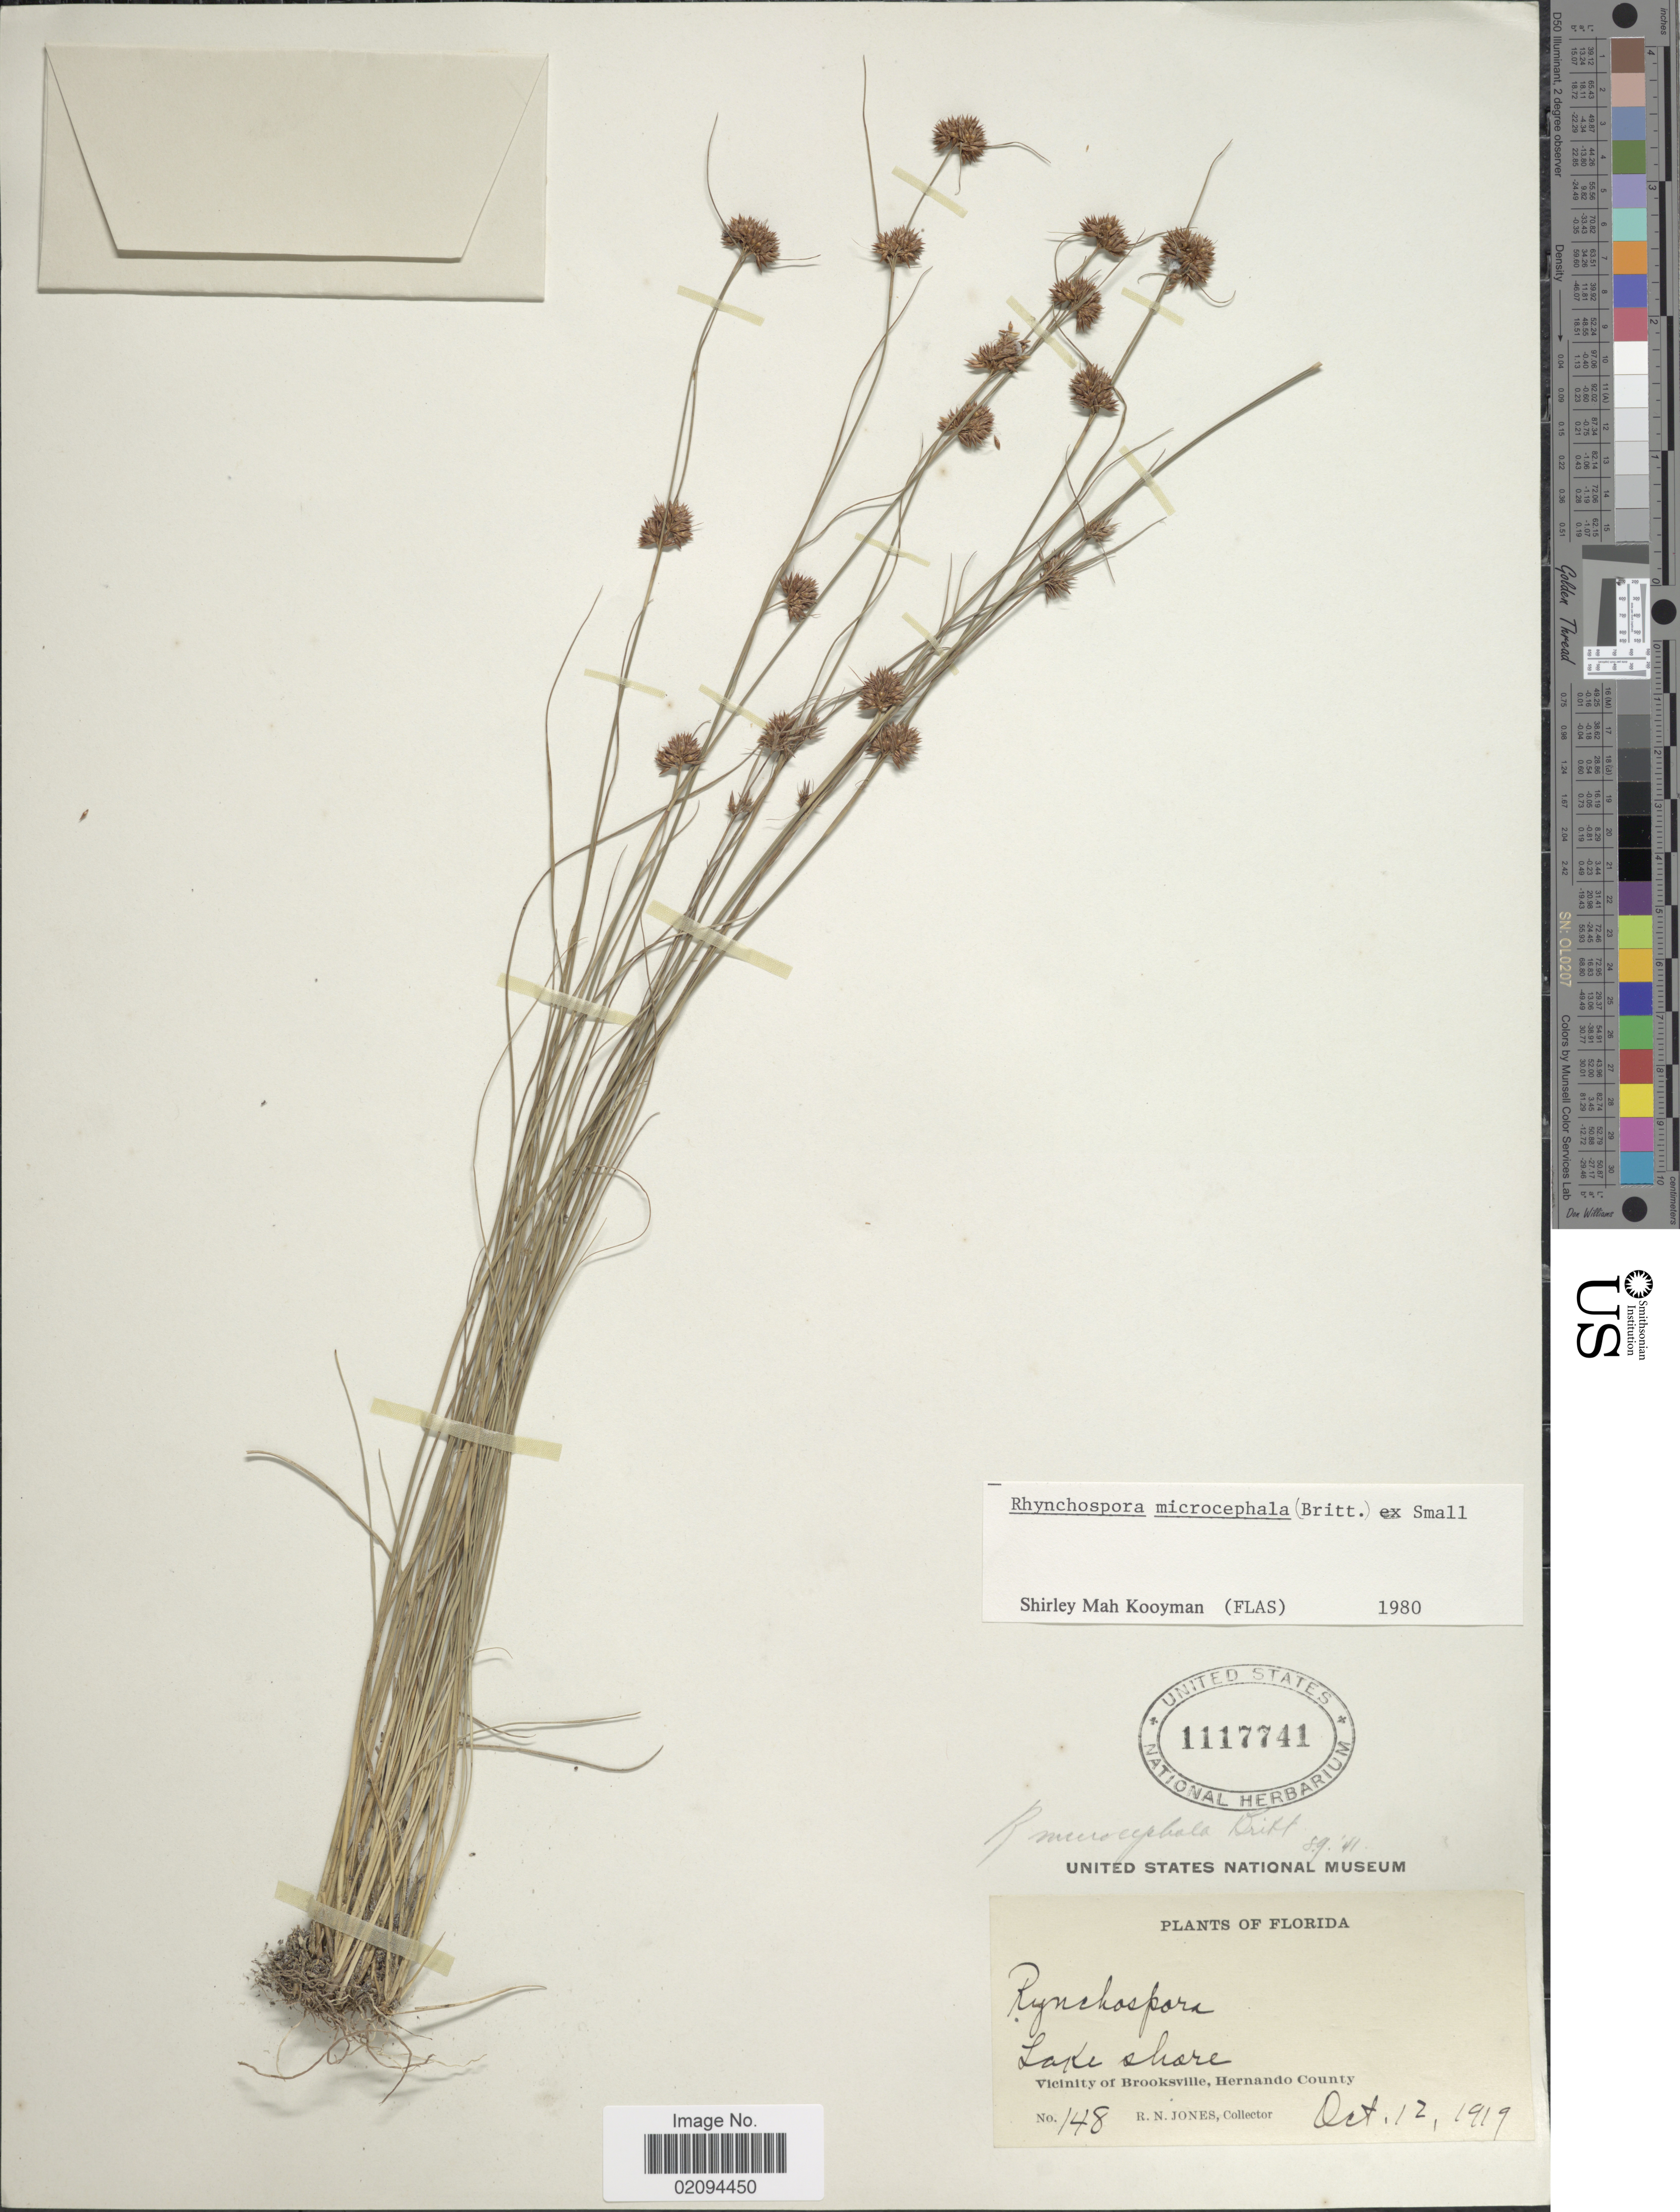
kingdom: Plantae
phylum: Tracheophyta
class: Liliopsida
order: Poales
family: Cyperaceae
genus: Rhynchospora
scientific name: Rhynchospora microcephala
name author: (Britton) Britton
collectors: R. N. Jones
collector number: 148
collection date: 1919-10-12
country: United States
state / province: Florida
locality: Lake shore. Vicinity of Brooksville, Hernando County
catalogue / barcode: US 1117741